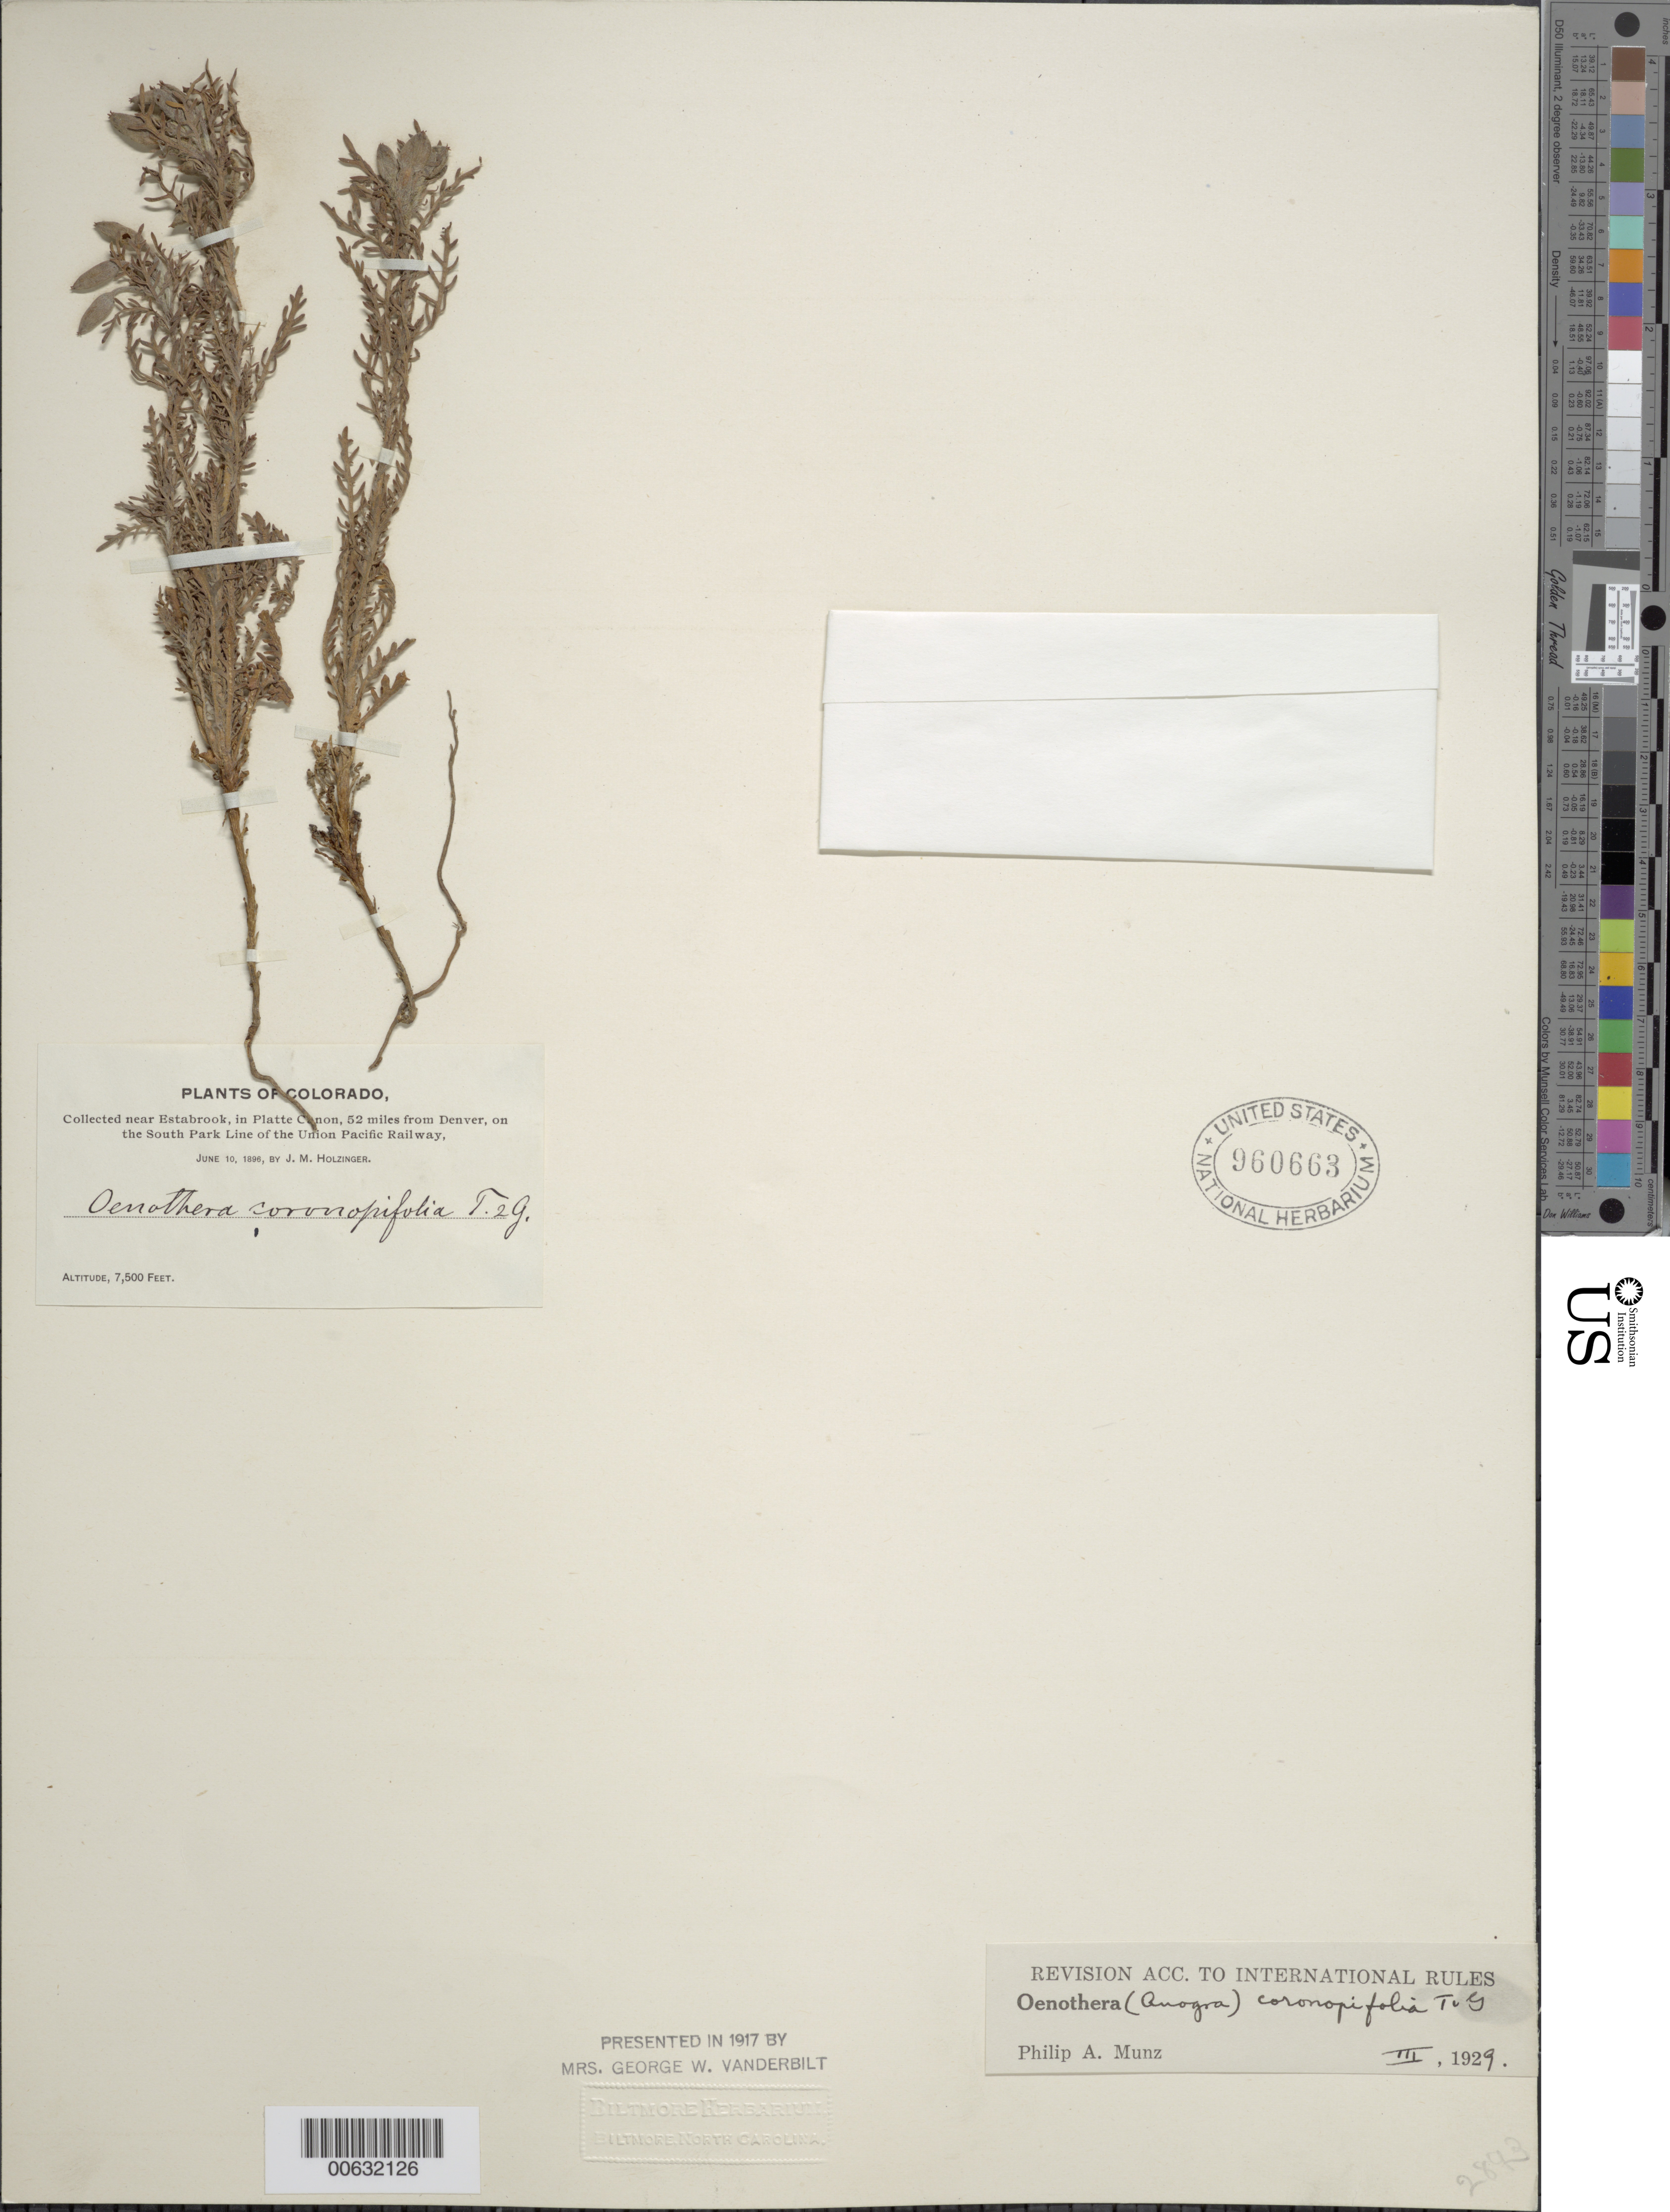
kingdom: Plantae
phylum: Tracheophyta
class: Magnoliopsida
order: Myrtales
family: Onagraceae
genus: Oenothera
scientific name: Oenothera coronopifolia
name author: Torr. & A. Gray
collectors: J. M. Holzinger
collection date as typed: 10 Jun 1896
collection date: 1896-06-10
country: United States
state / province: Colorado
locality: Near Estabrook, in Platte Canon, 52 miles from Denver, on the South Park Line of the Union Pacific Railroad.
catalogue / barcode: US 960663